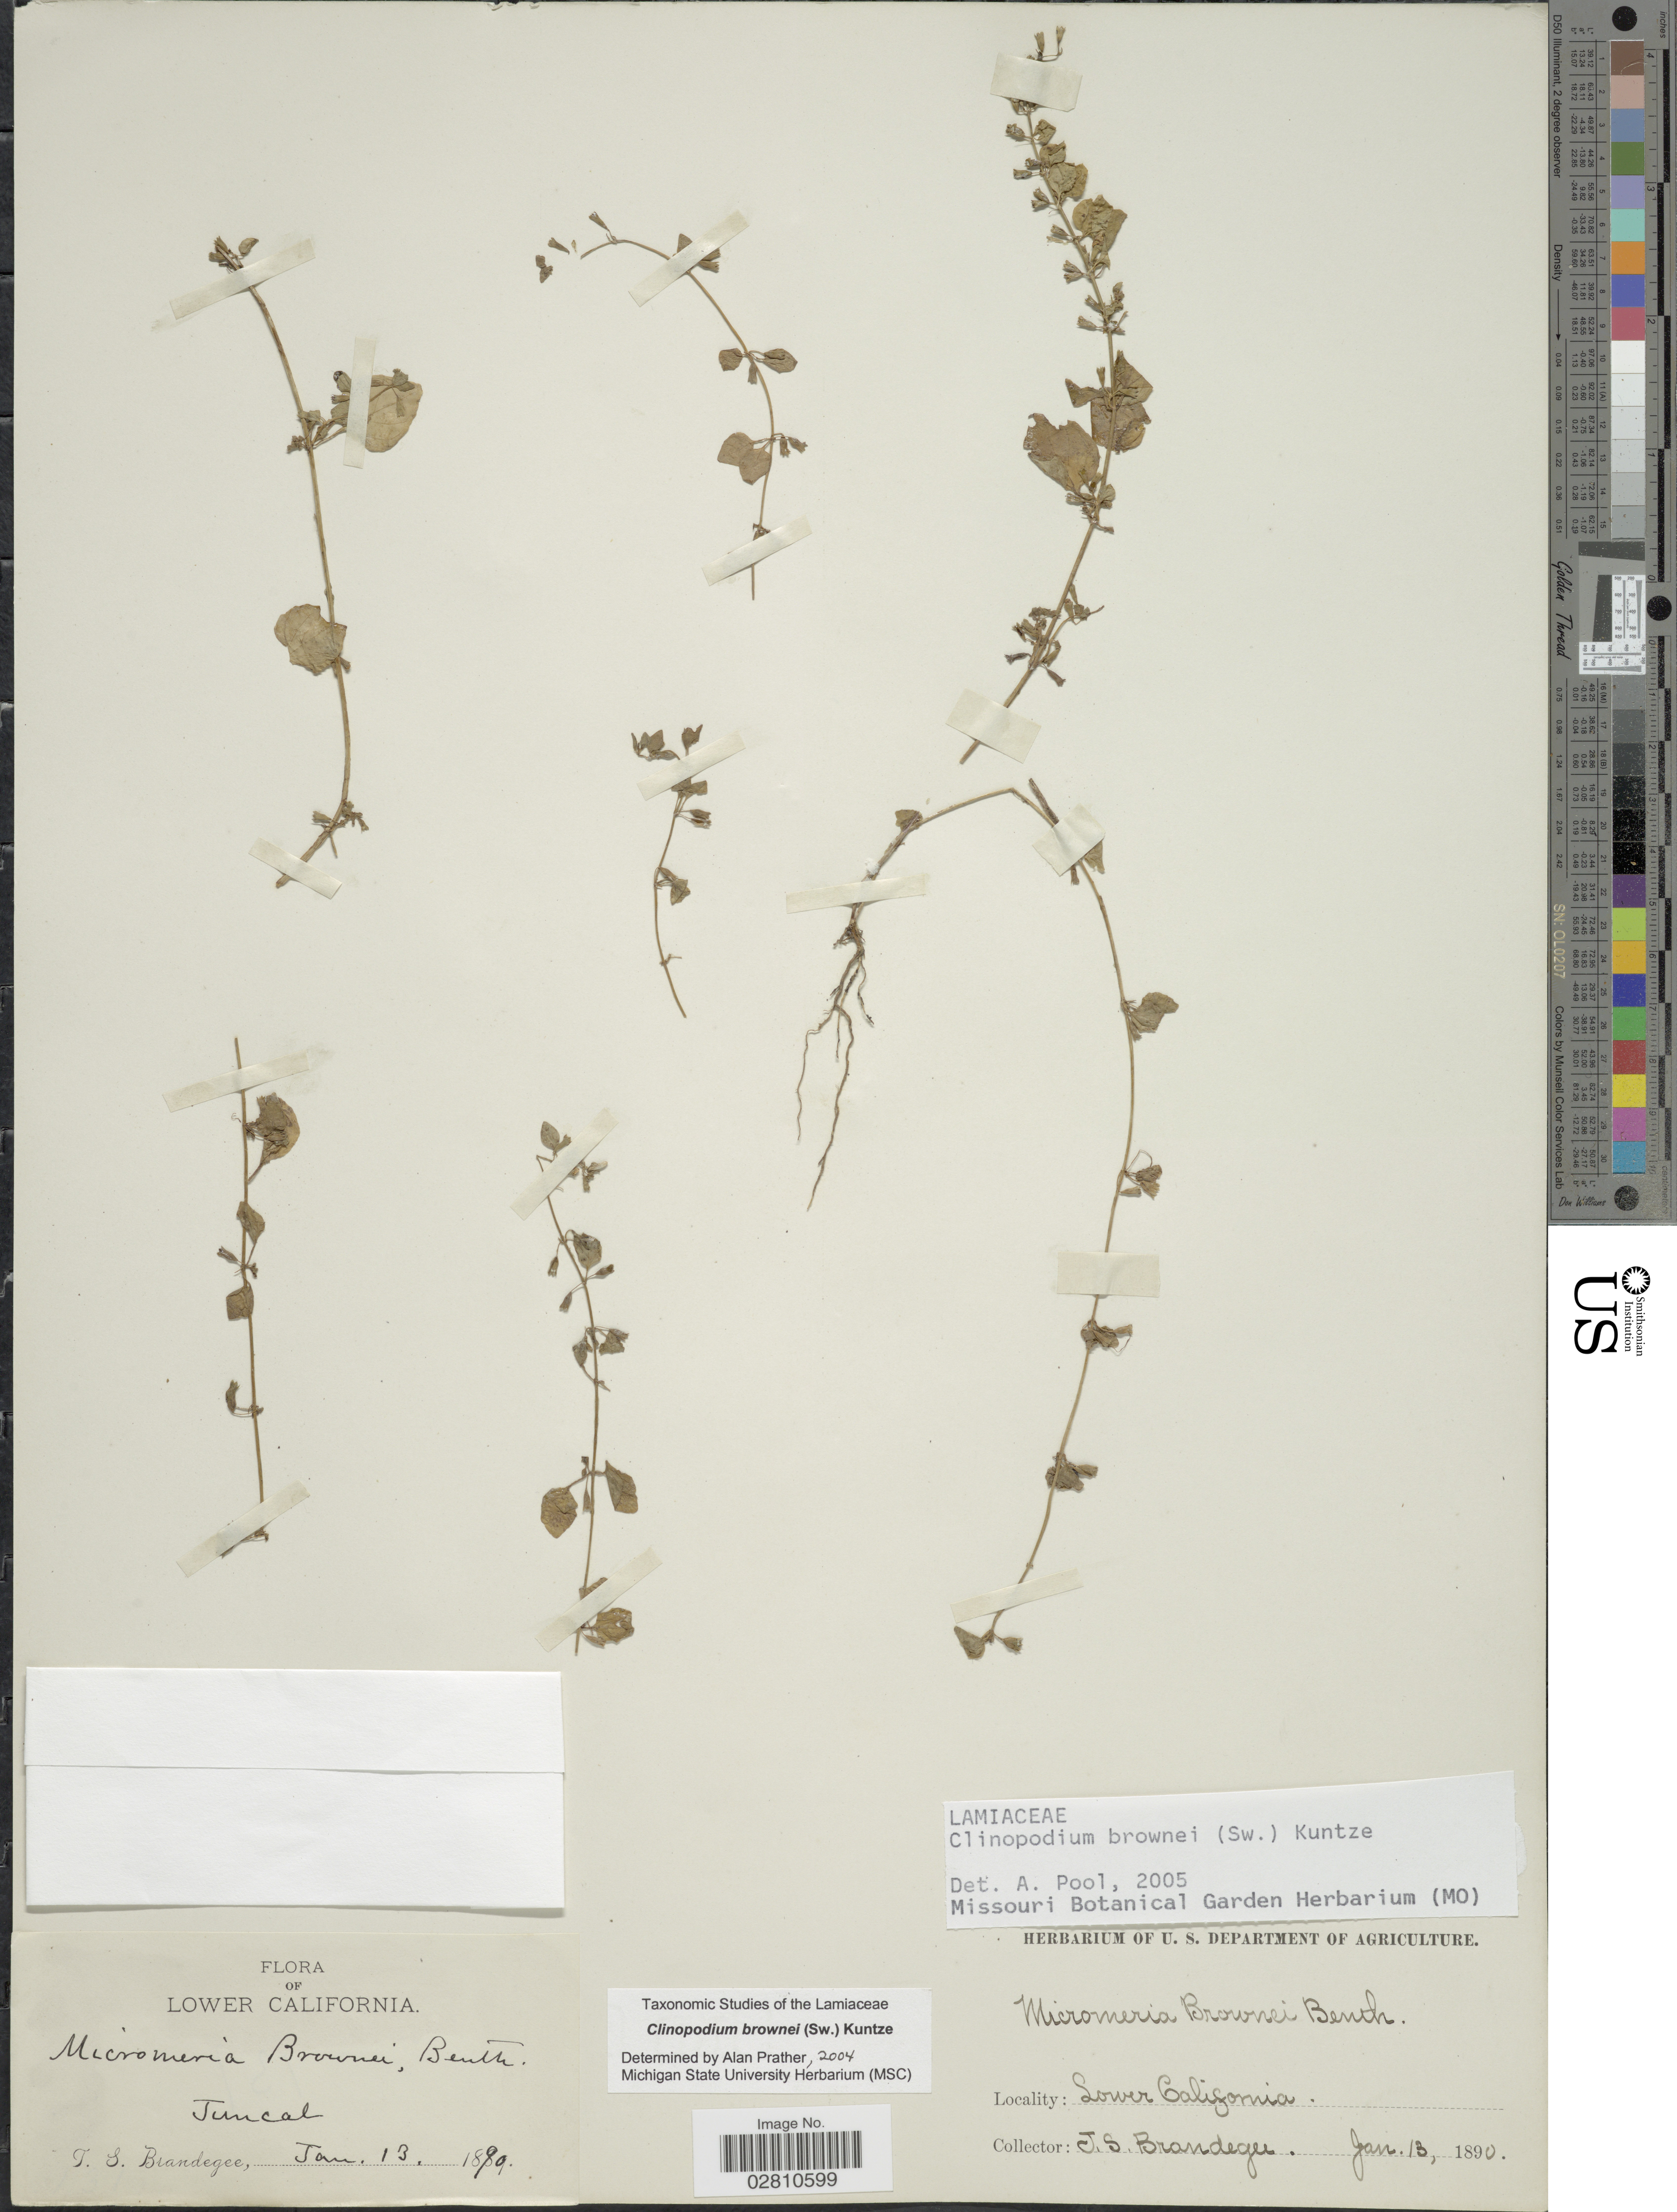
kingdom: Plantae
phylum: Tracheophyta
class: Magnoliopsida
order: Lamiales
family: Lamiaceae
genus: Clinopodium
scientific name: Clinopodium brownei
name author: (Sw.) Kuntze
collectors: J. S. Brandegee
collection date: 1890-01-13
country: Mexico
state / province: Baja California Sur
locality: Lower California, Juncal.